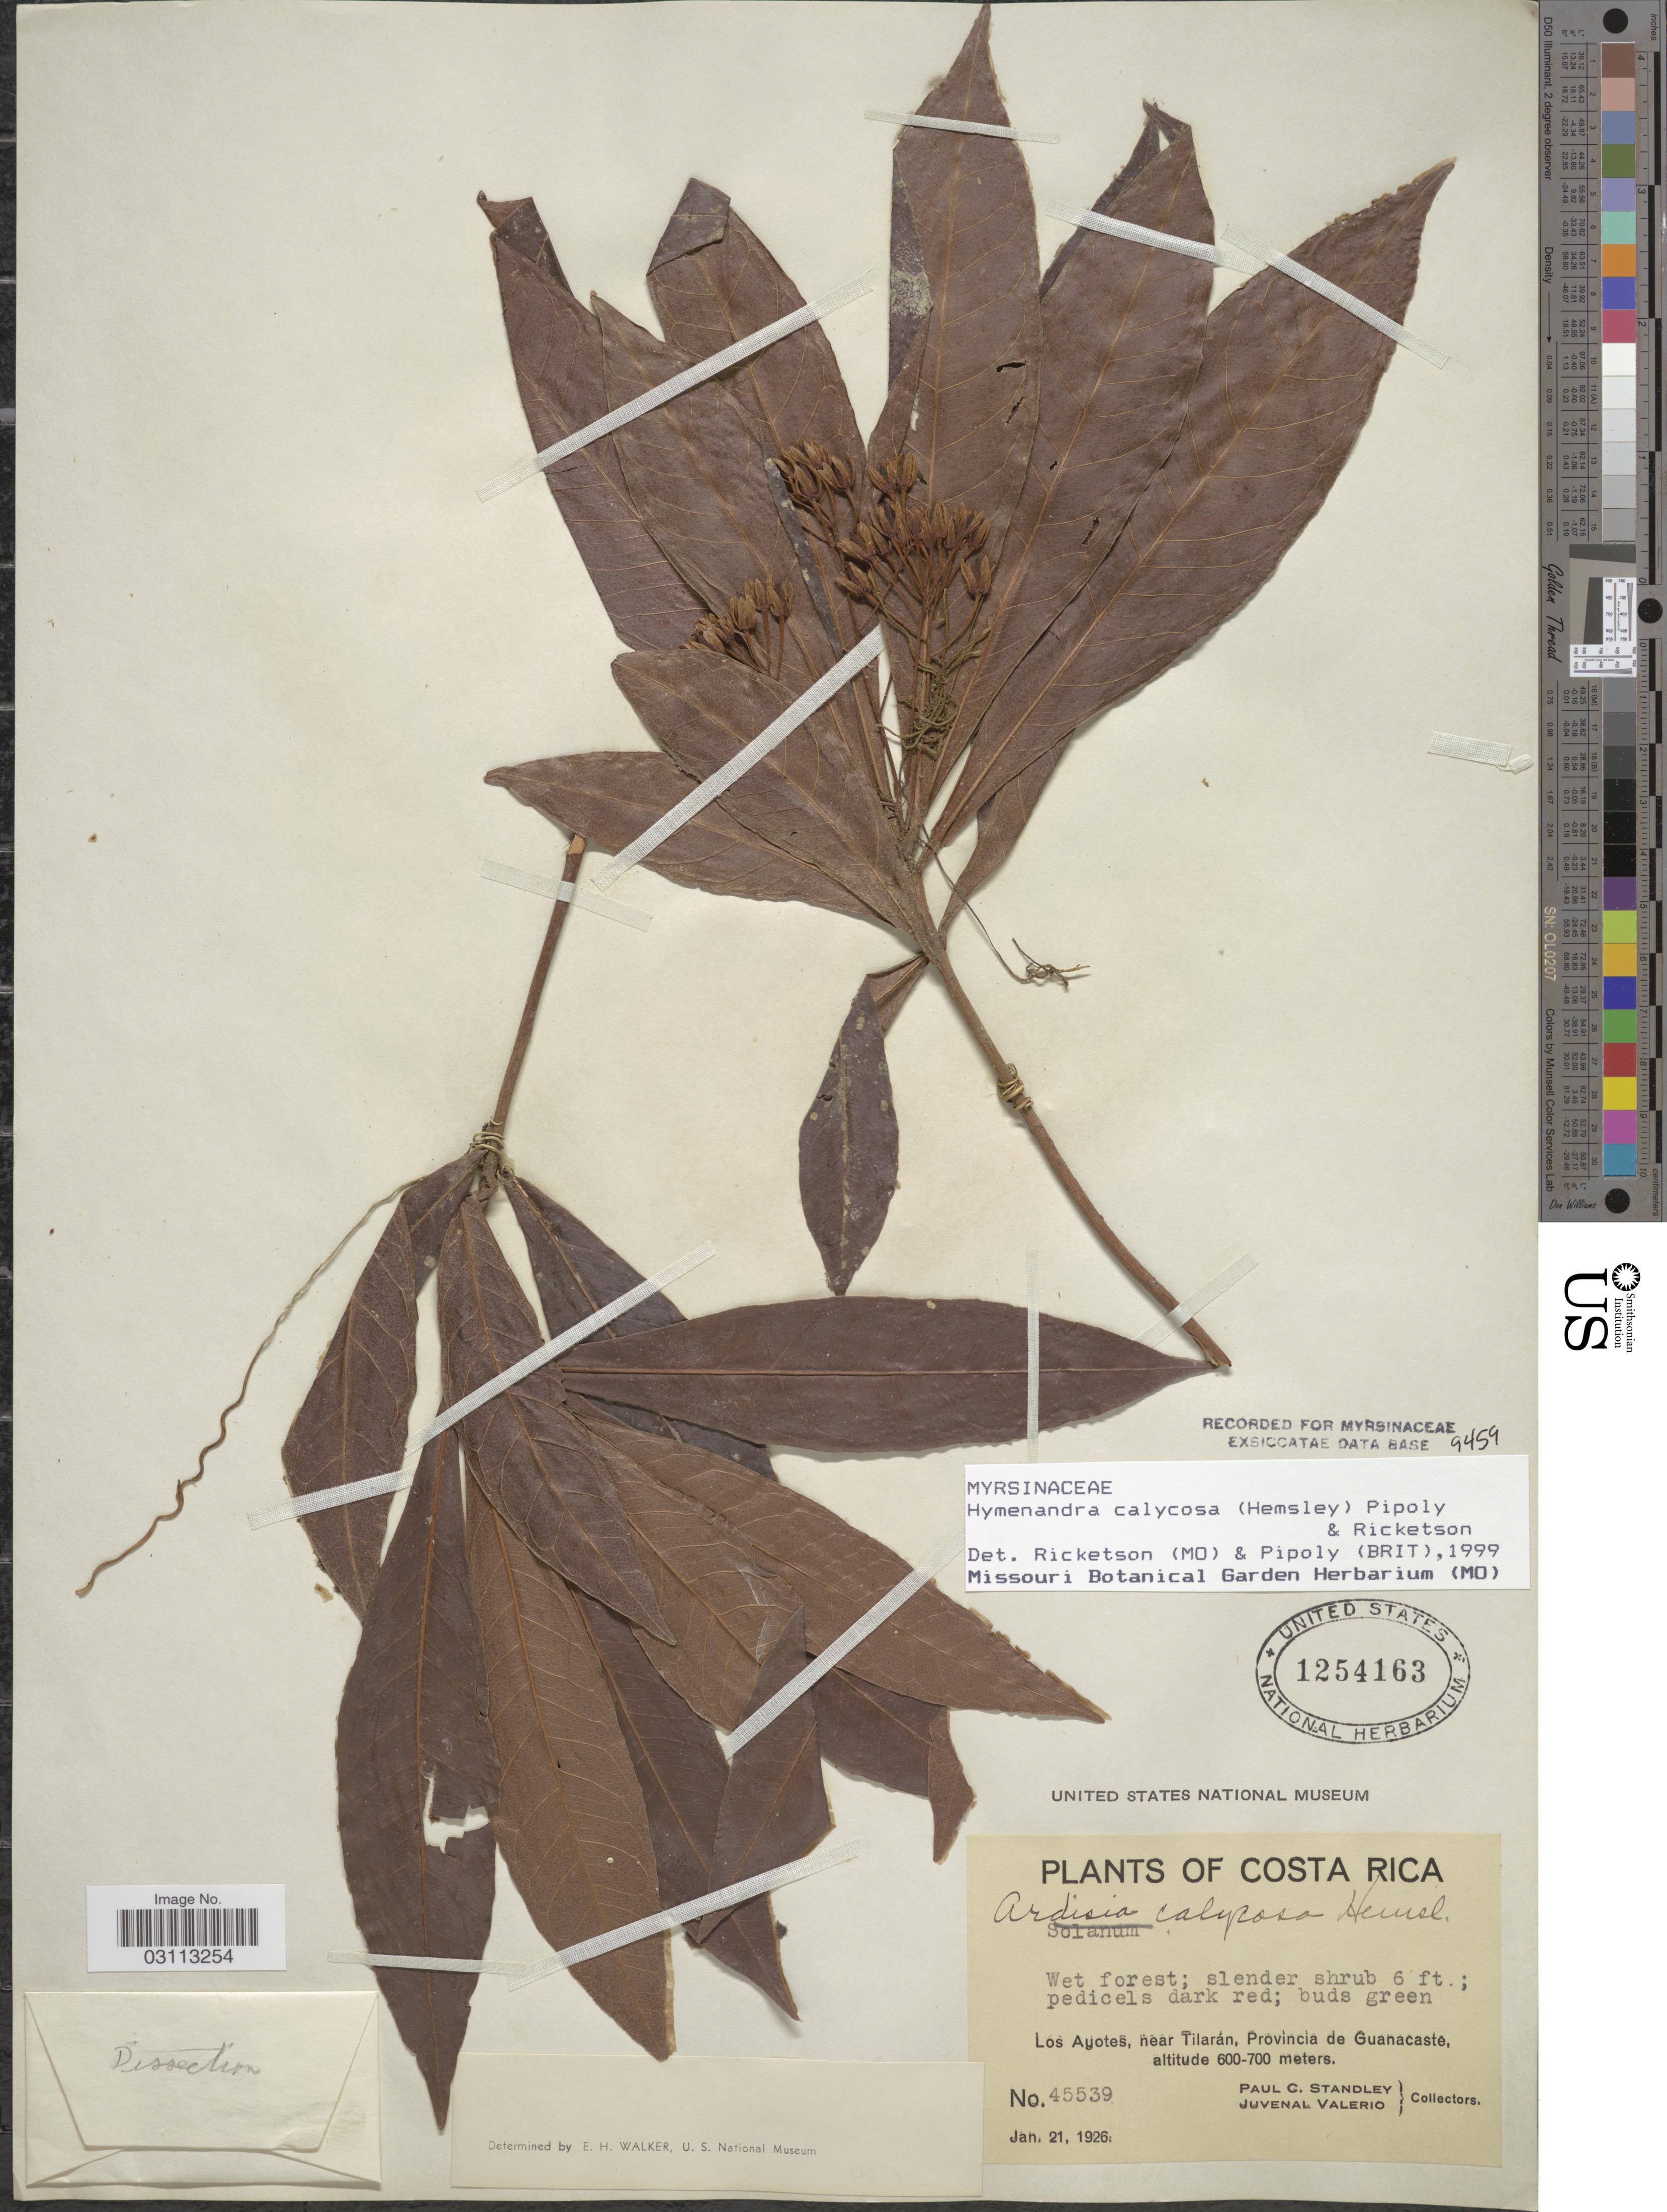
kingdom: Plantae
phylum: Tracheophyta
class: Magnoliopsida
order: Ericales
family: Primulaceae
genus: Hymenandra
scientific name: Hymenandra calycosa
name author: (Hemsl.) Pipoly & Ricketson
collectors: P. C. Standley & J. Valerio R.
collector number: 45539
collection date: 1926-01-21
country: Costa Rica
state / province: Guanacaste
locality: Los Ayotes, near Tilarán, Provincia de Guanacaste.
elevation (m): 600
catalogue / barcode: US 1254163